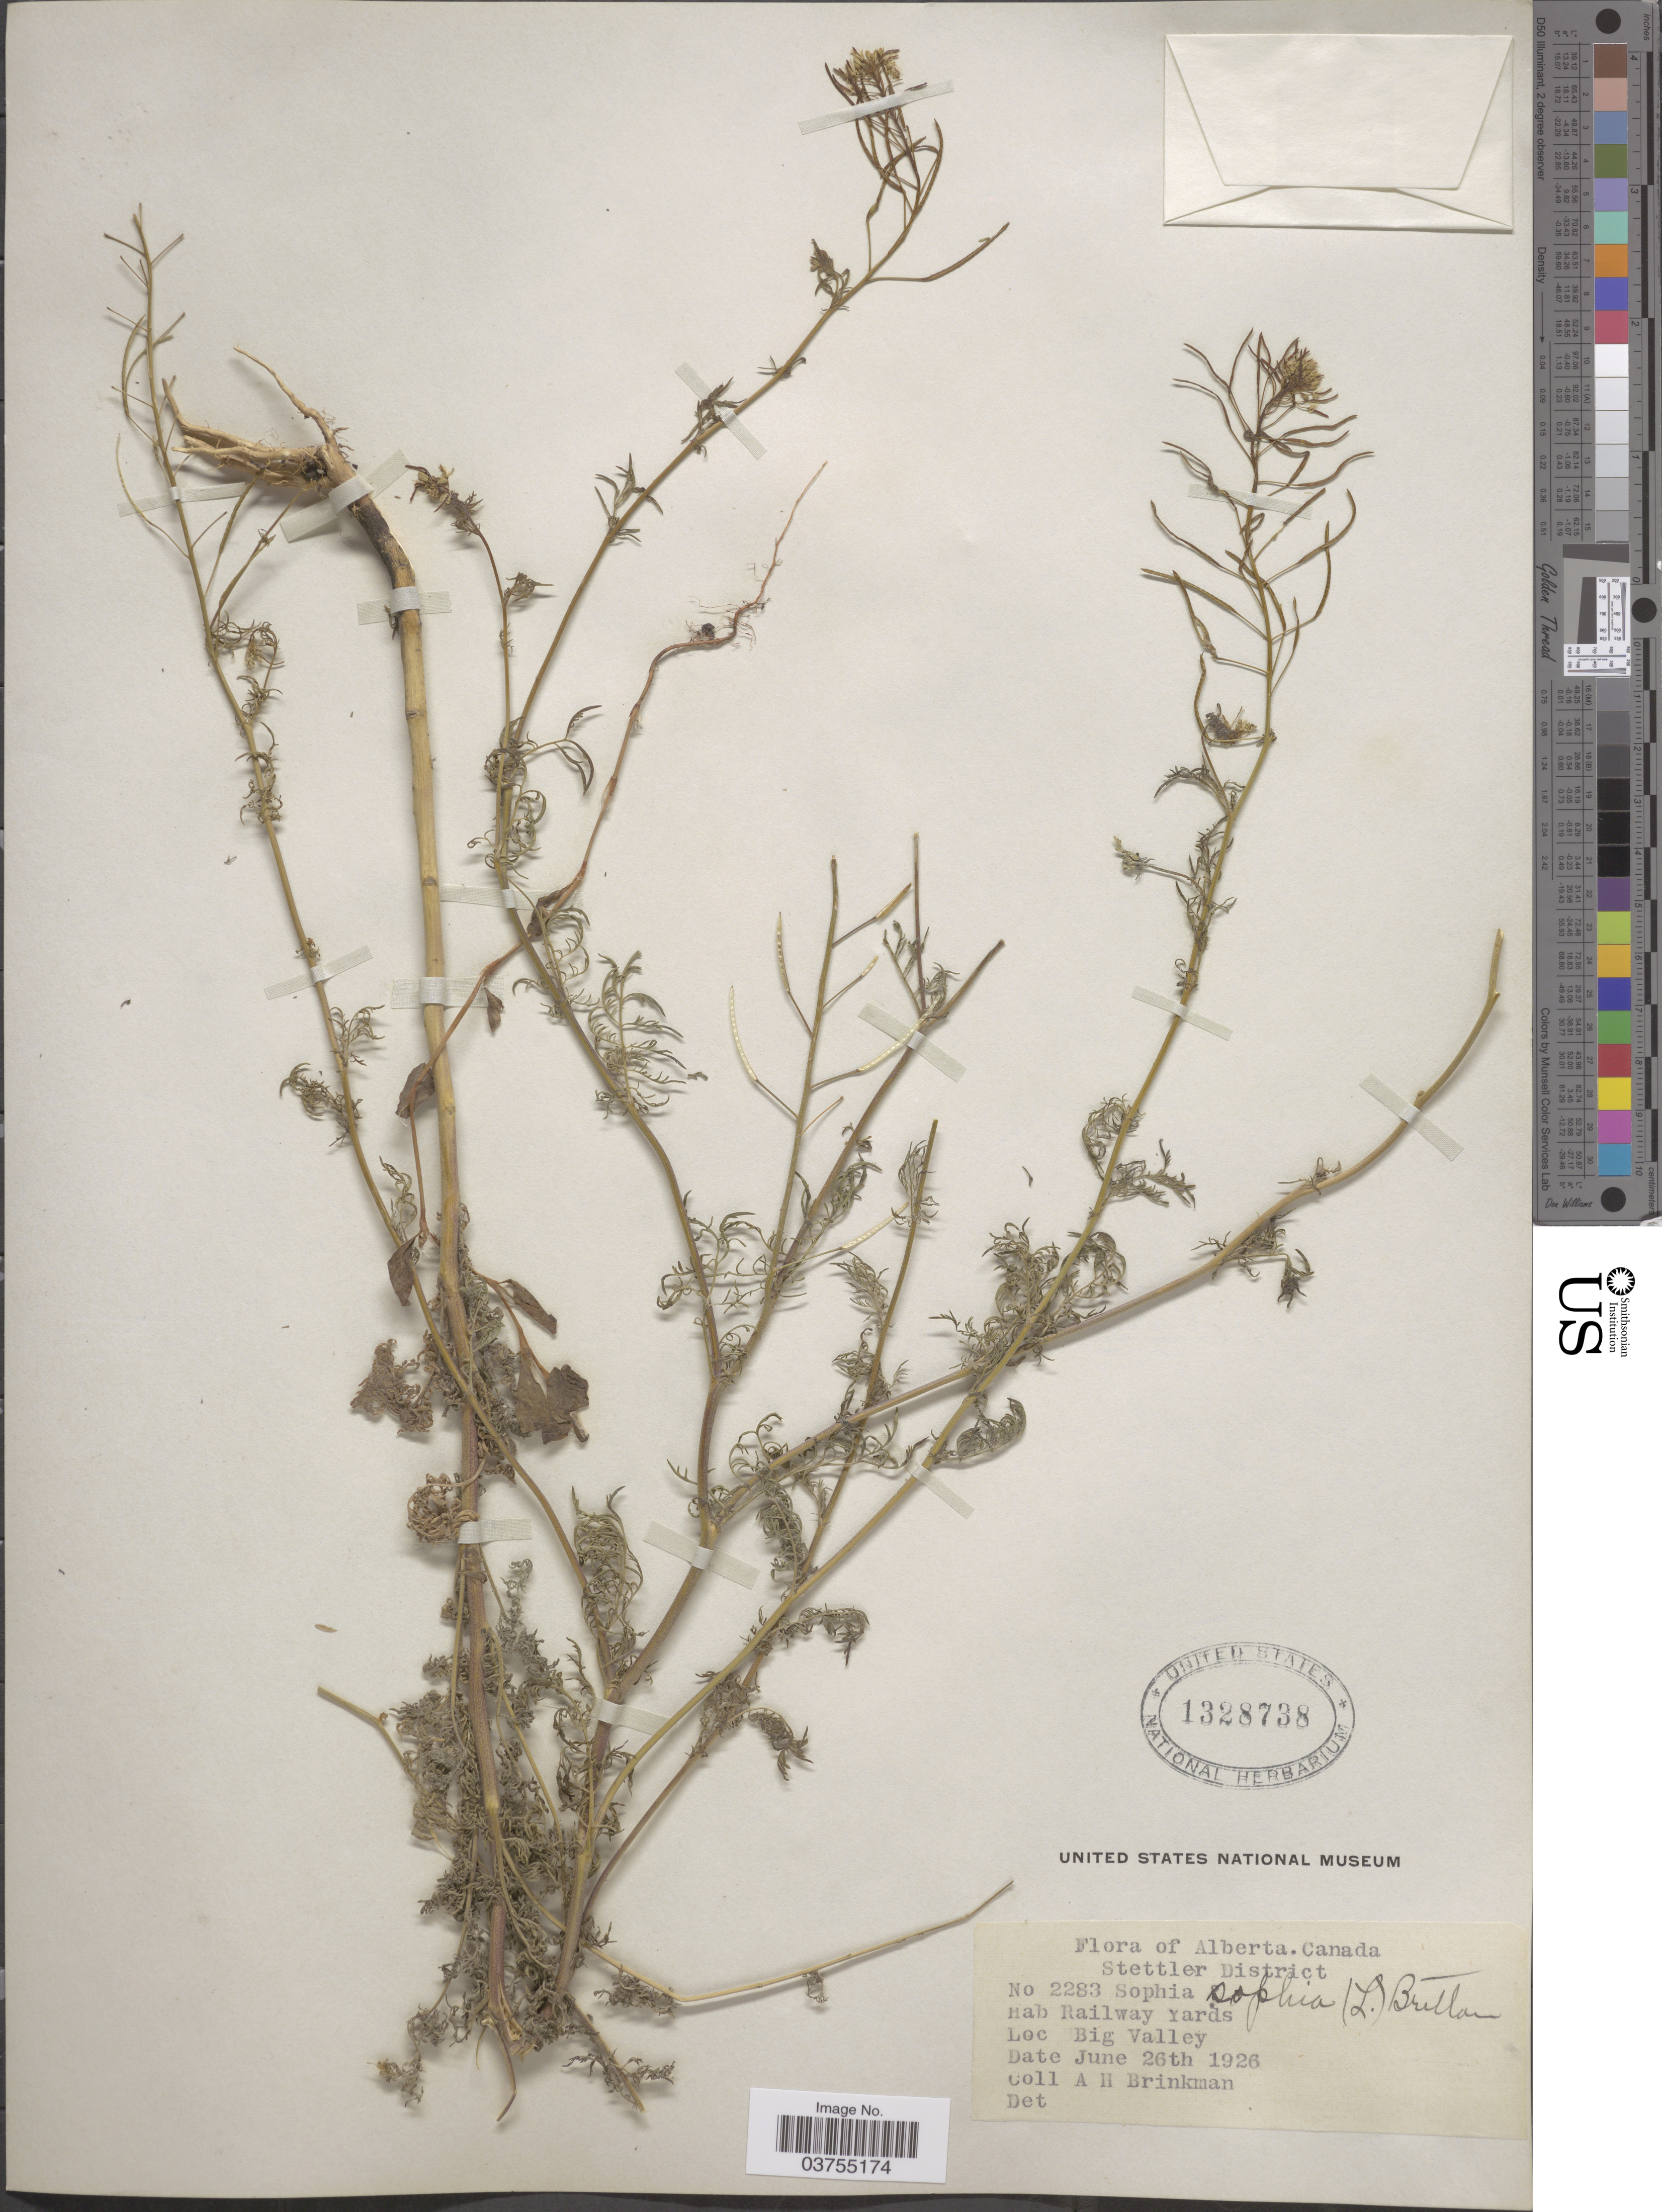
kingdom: Plantae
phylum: Tracheophyta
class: Magnoliopsida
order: Brassicales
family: Brassicaceae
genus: Descurainia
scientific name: Descurainia sophia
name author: (L.) Webb ex Prantl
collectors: A. Brinkman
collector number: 2283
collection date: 1926-06-26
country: Canada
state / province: Alberta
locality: Stettler District. Railway Yards. Big Valley.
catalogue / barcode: US 1328738